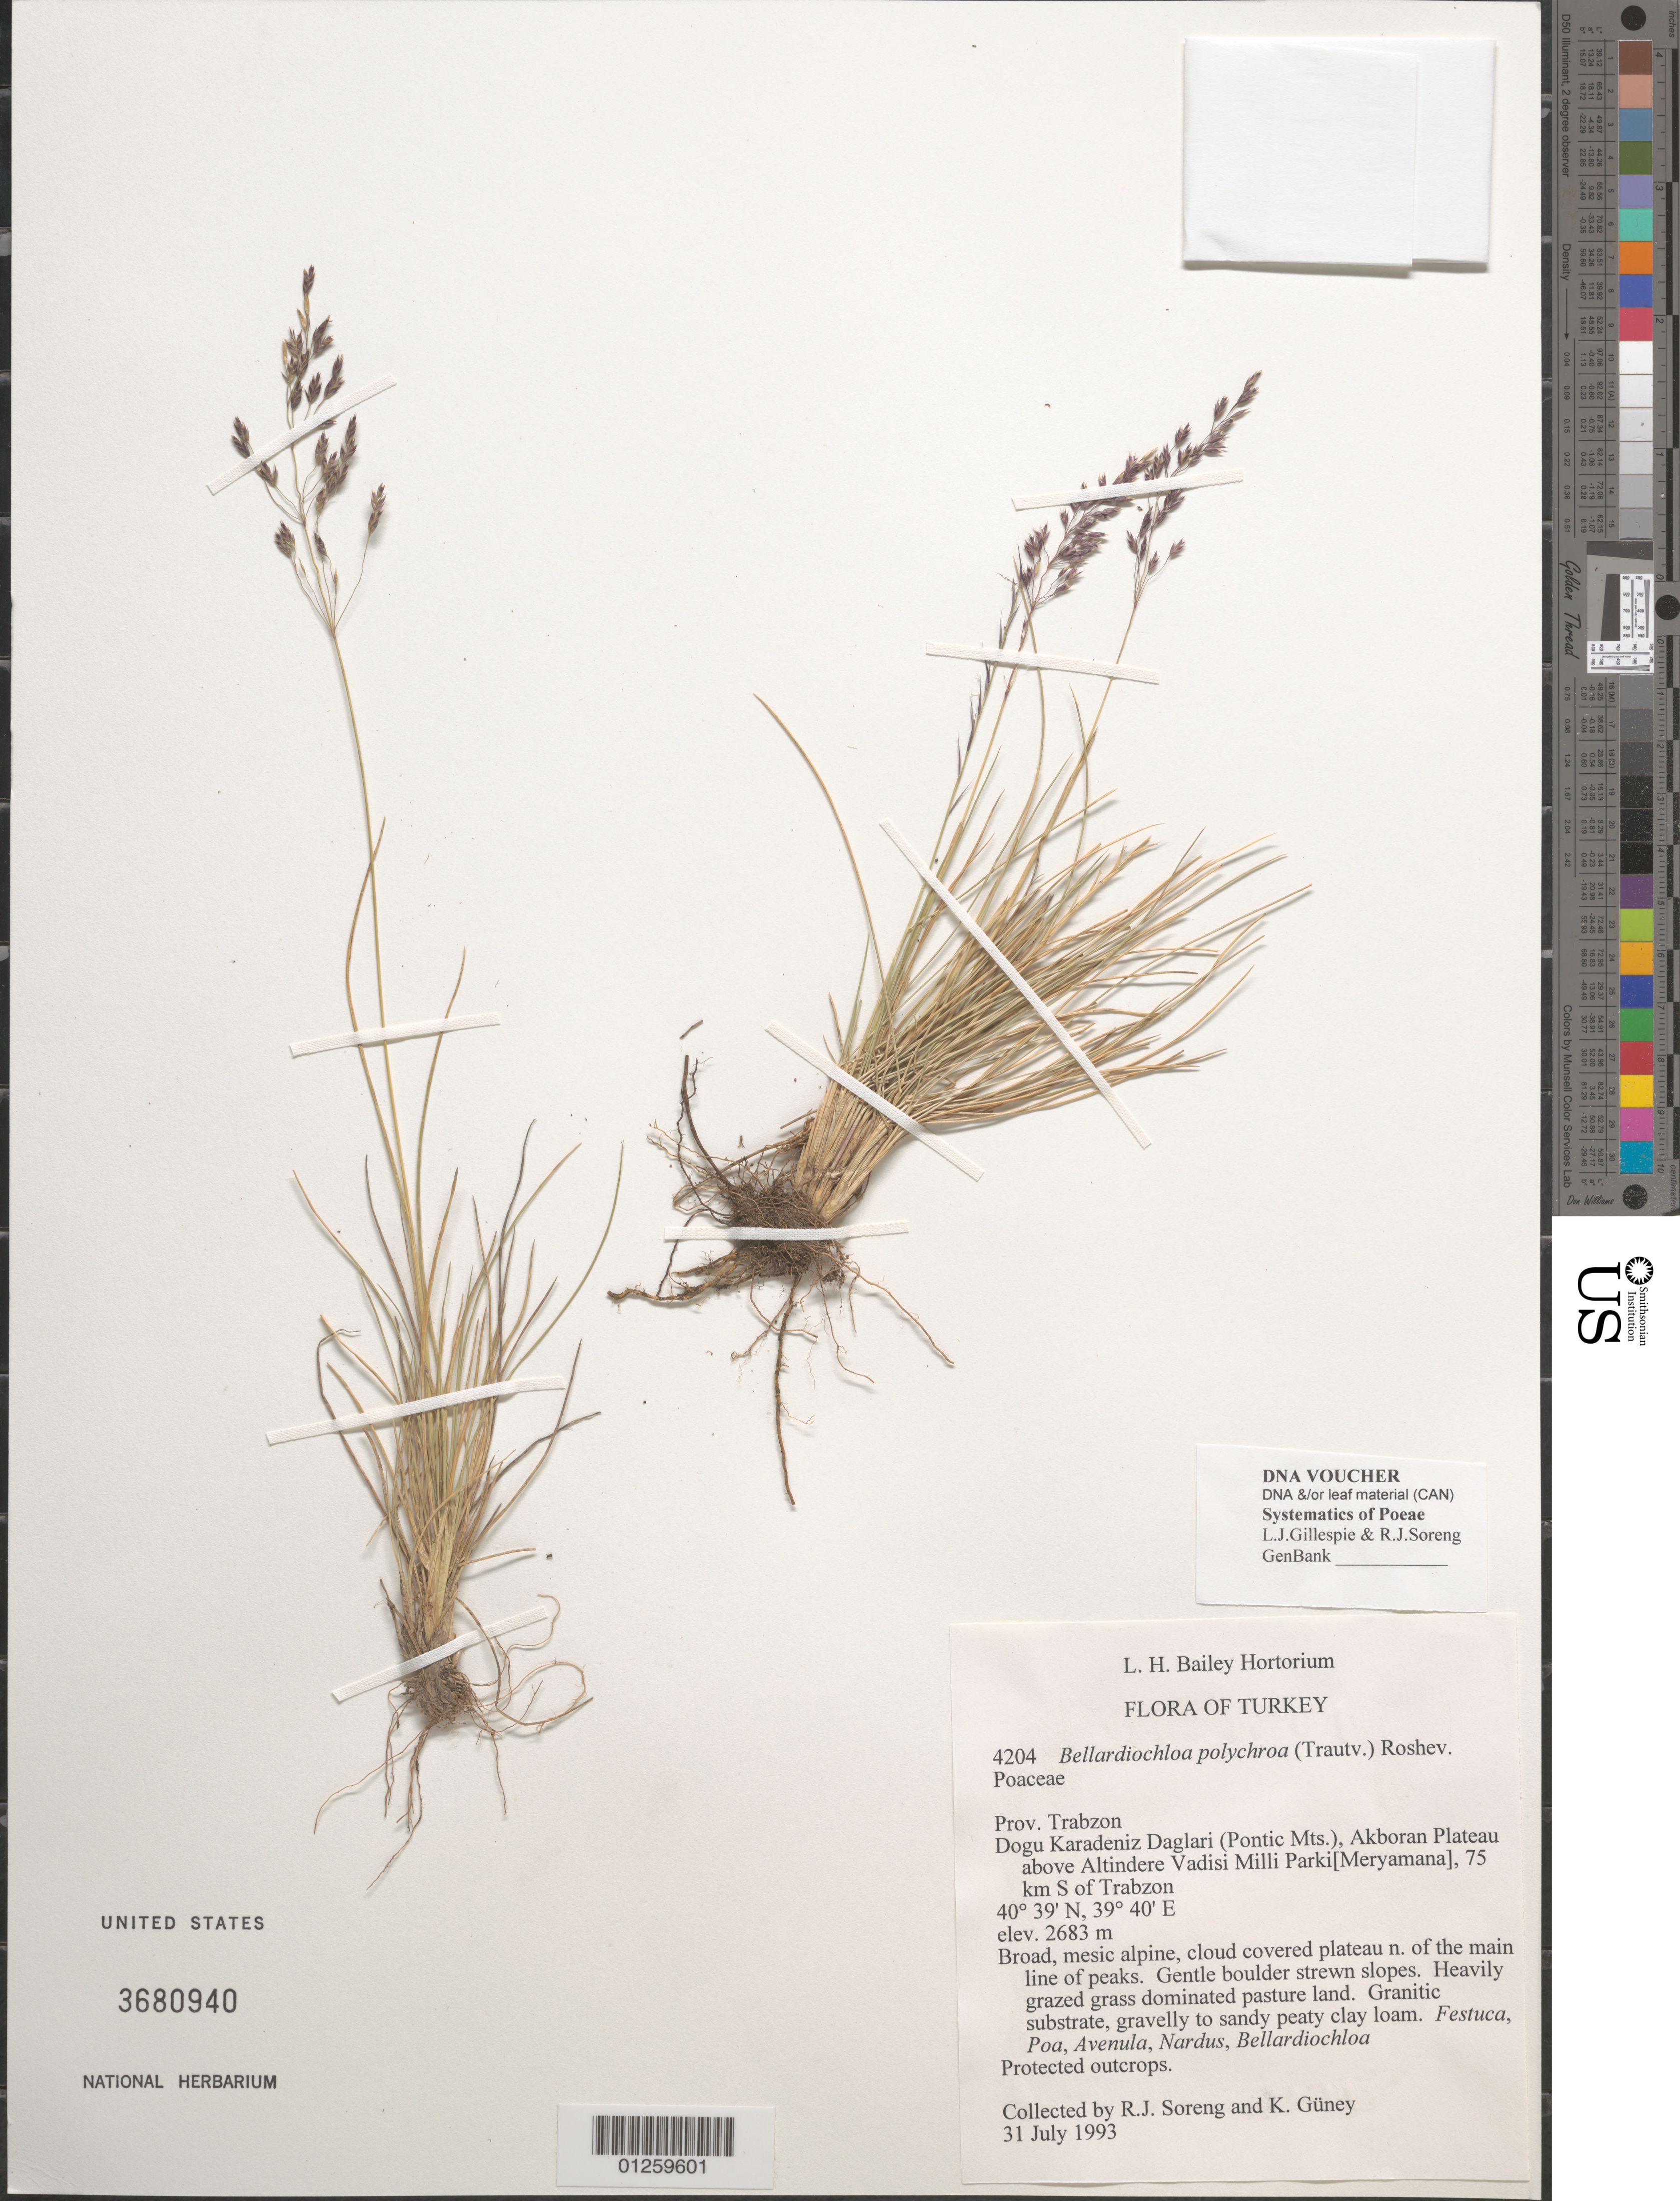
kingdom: Plantae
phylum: Tracheophyta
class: Liliopsida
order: Poales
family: Poaceae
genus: Bellardiochloa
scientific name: Bellardiochloa polychroa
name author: (Trautv.) Roshev.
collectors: R. J. Soreng & K. Guney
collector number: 4204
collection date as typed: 31 Jul 1993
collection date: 1993-07-31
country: Turkey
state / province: Rize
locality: Pontic Mts, Akboran Plateau, near Cakirgol Dagi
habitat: Alpine meadows, granitic boulder outcrops, heavly grazed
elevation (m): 2683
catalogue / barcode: US 3680940